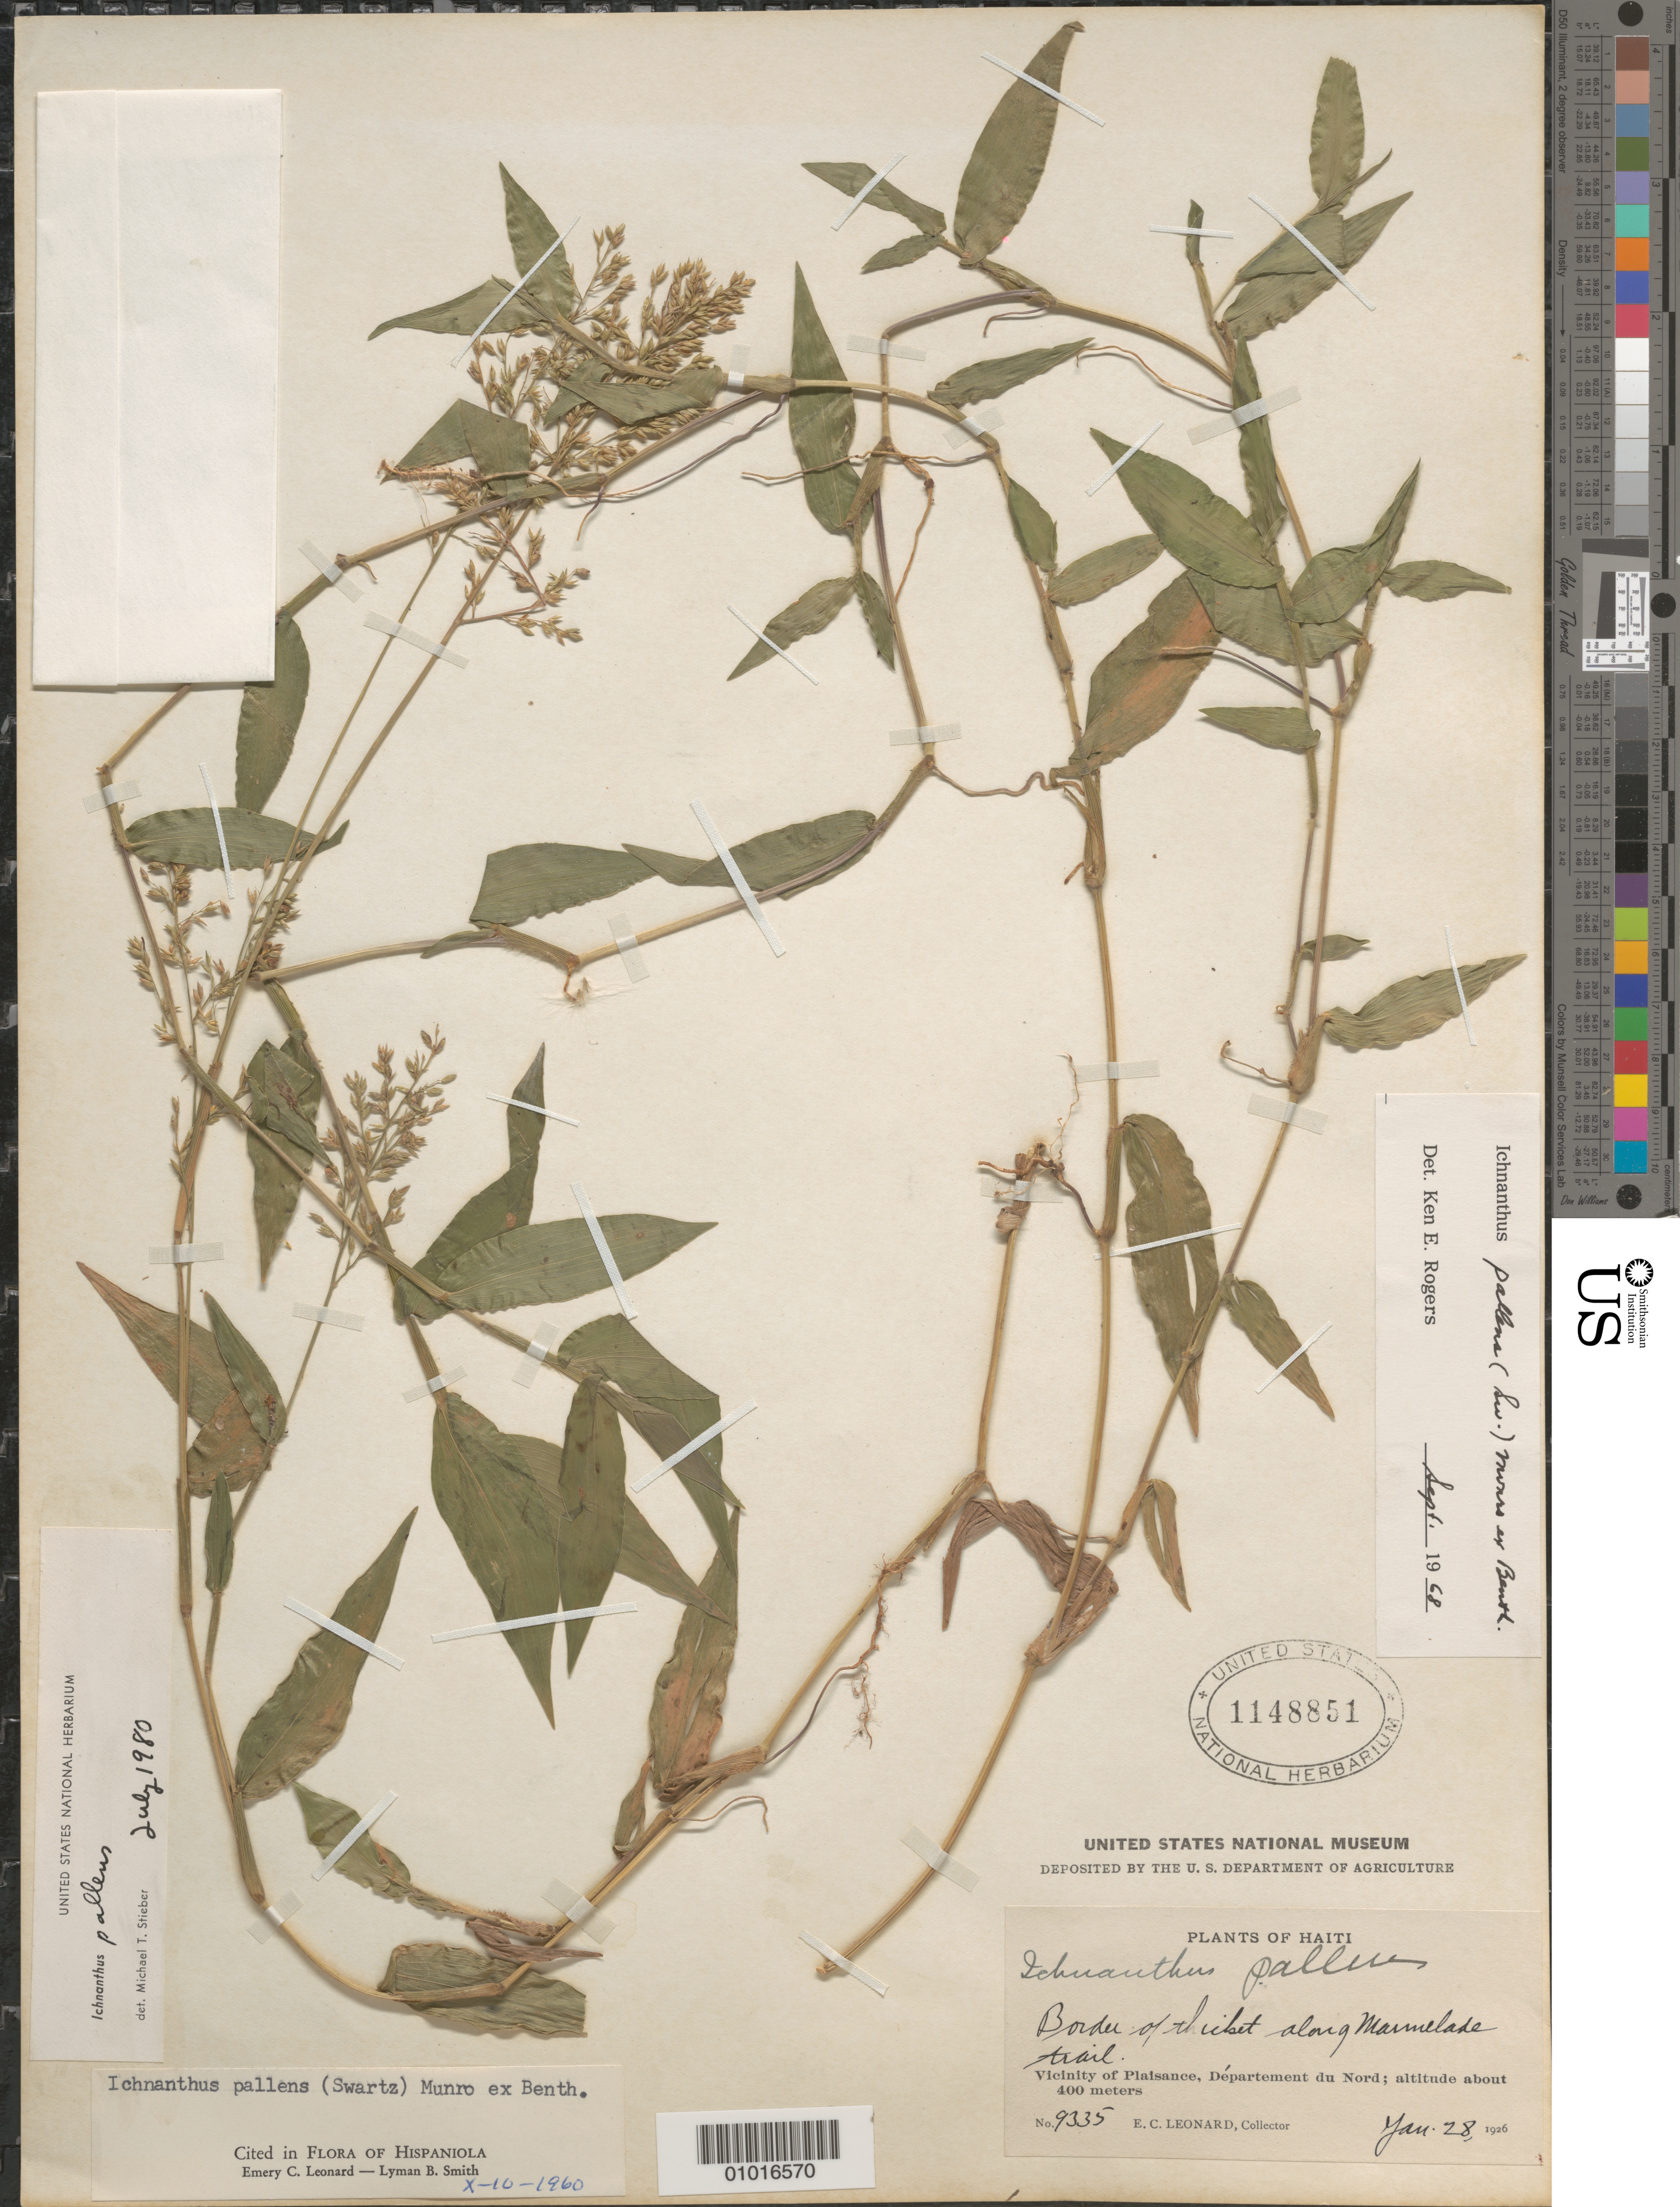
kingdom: Plantae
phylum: Tracheophyta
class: Liliopsida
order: Poales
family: Poaceae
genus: Ichnanthus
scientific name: Ichnanthus pallens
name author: (Sw.) Munro ex Benth.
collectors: E. C. Leonard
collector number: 9335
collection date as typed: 28 Jan 1926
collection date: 1926-01-28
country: Haiti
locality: Vicinity of Plaisance, Departmnet du Nord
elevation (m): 400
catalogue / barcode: US 1148851